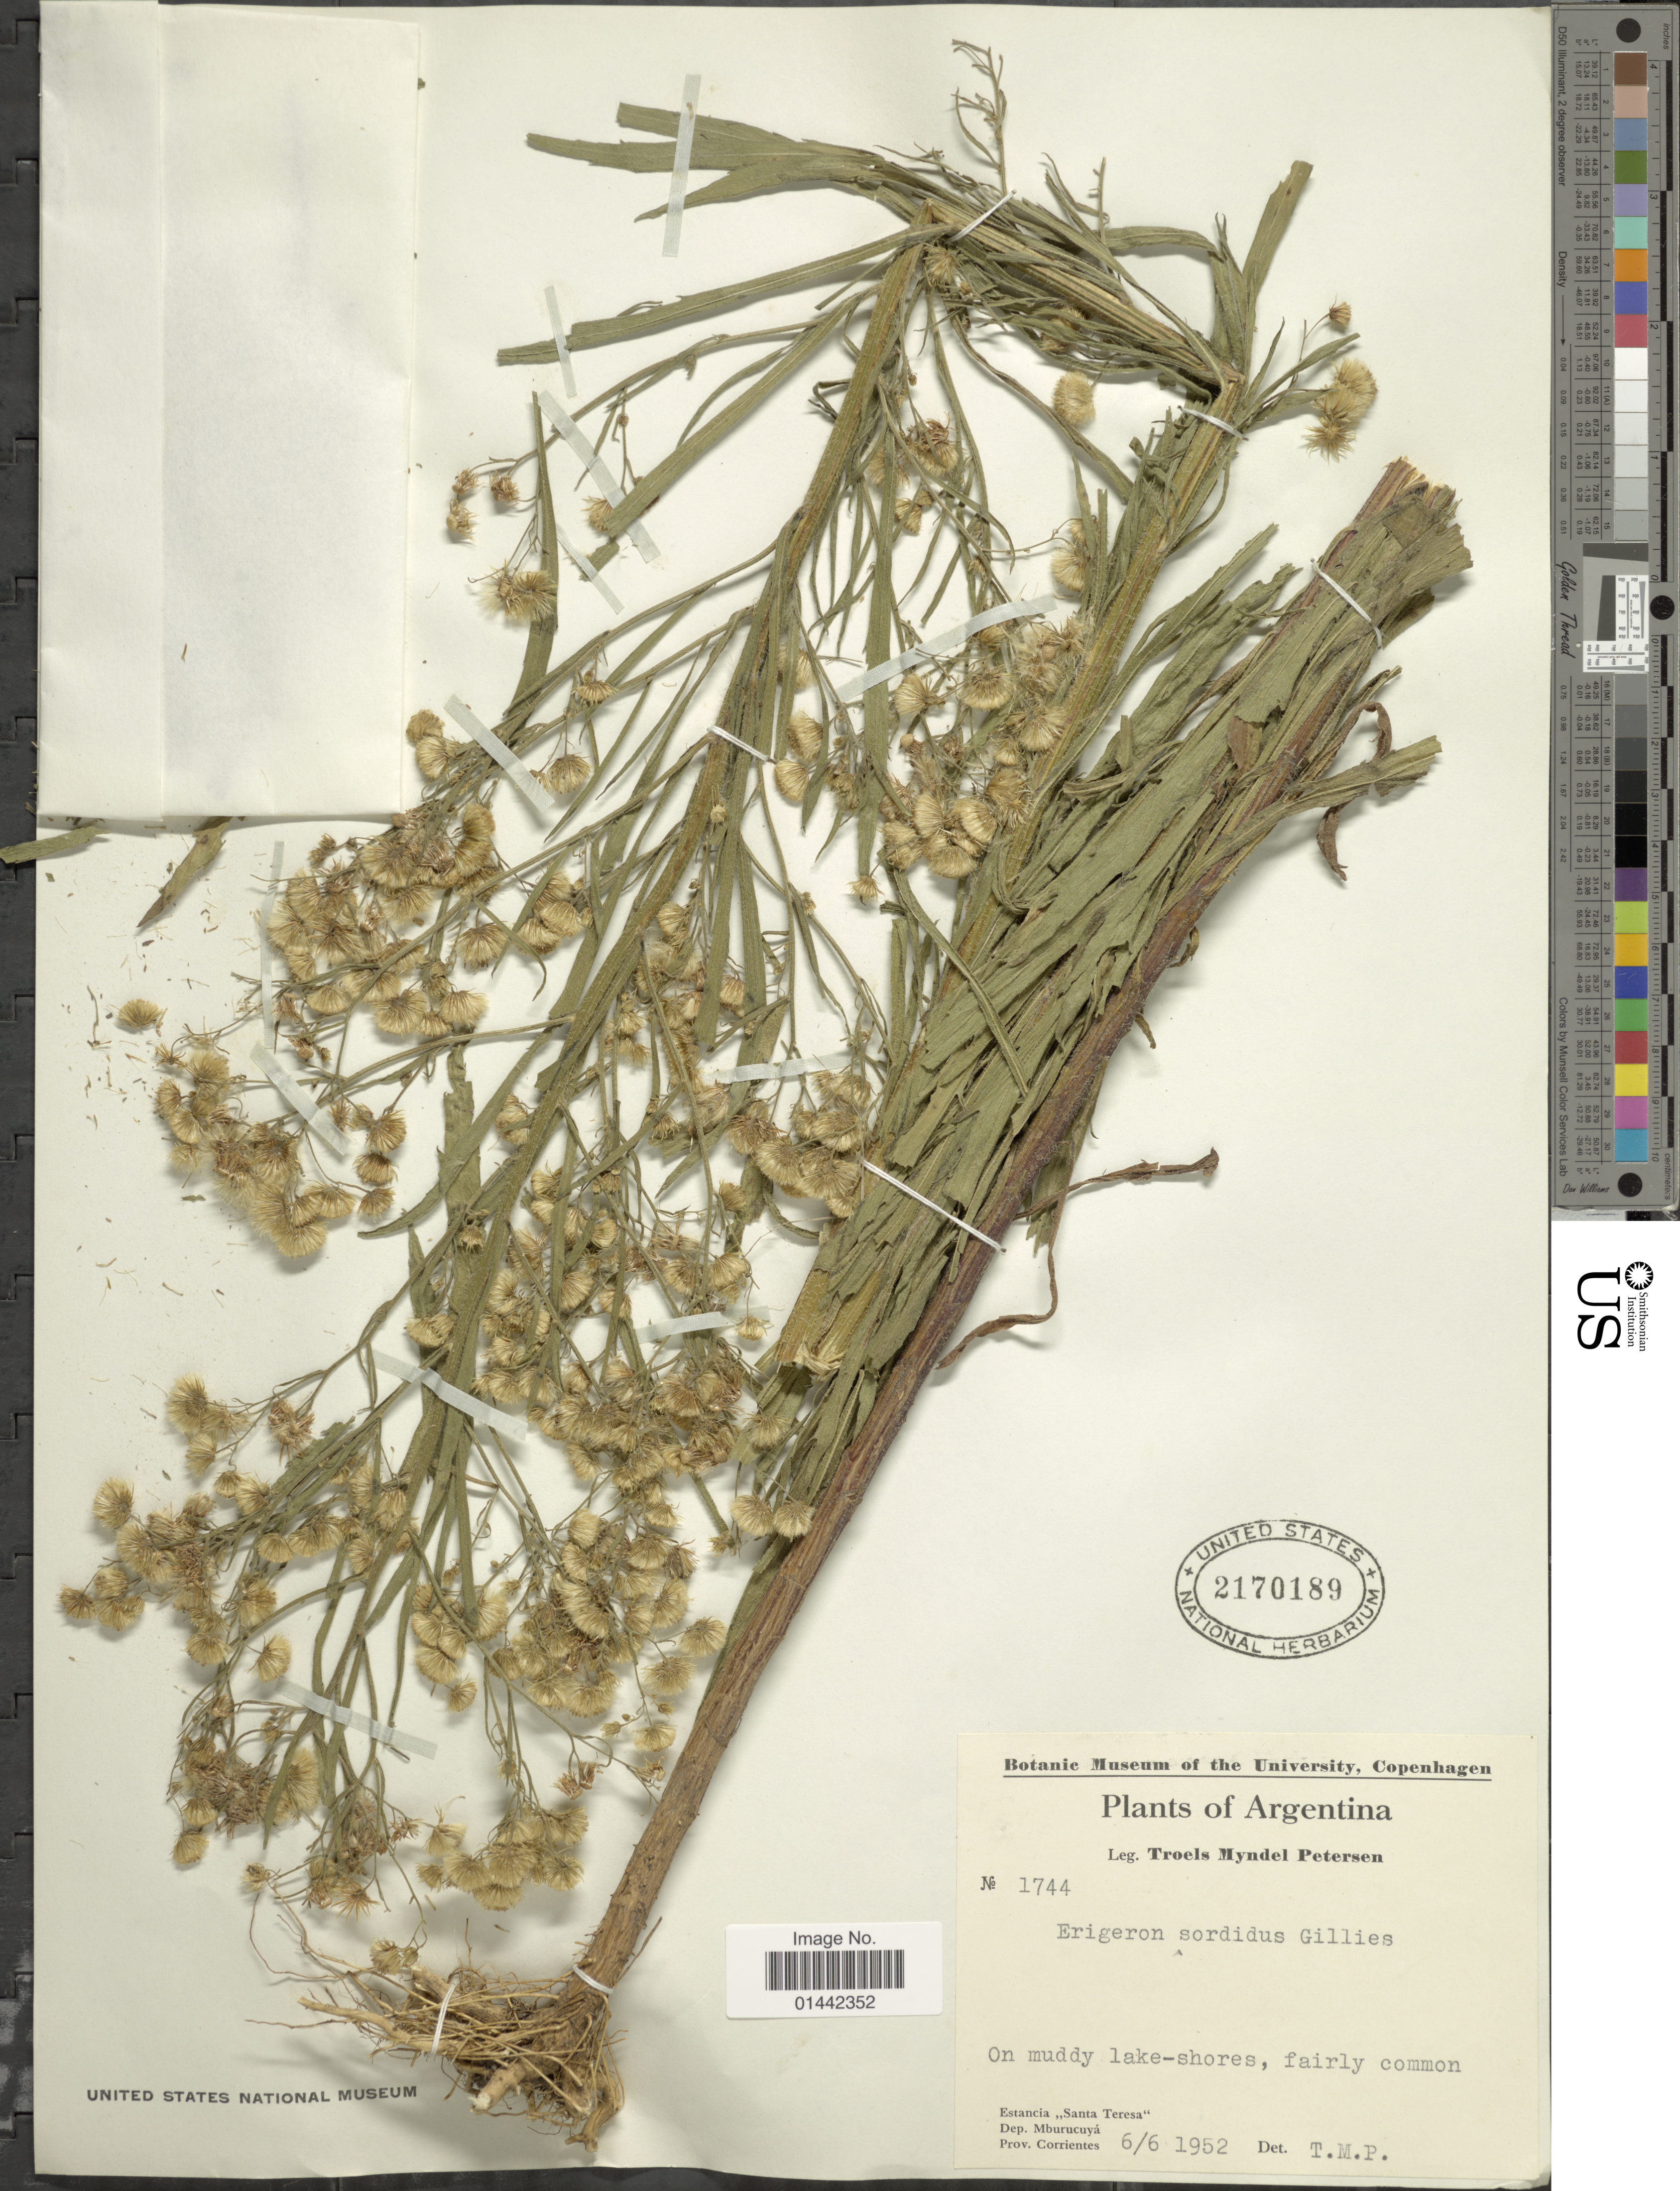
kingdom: Plantae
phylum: Tracheophyta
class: Magnoliopsida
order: Asterales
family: Asteraceae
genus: Erigeron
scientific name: Erigeron sordidus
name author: Gillies ex Hook. & Arn.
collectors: T. M. Petersen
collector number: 1744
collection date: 1952-06-06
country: Argentina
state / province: Corrientes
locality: On muddy lake-shores, Estancia Santa Teresa, dep Mburucuyá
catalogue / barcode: US 21701879